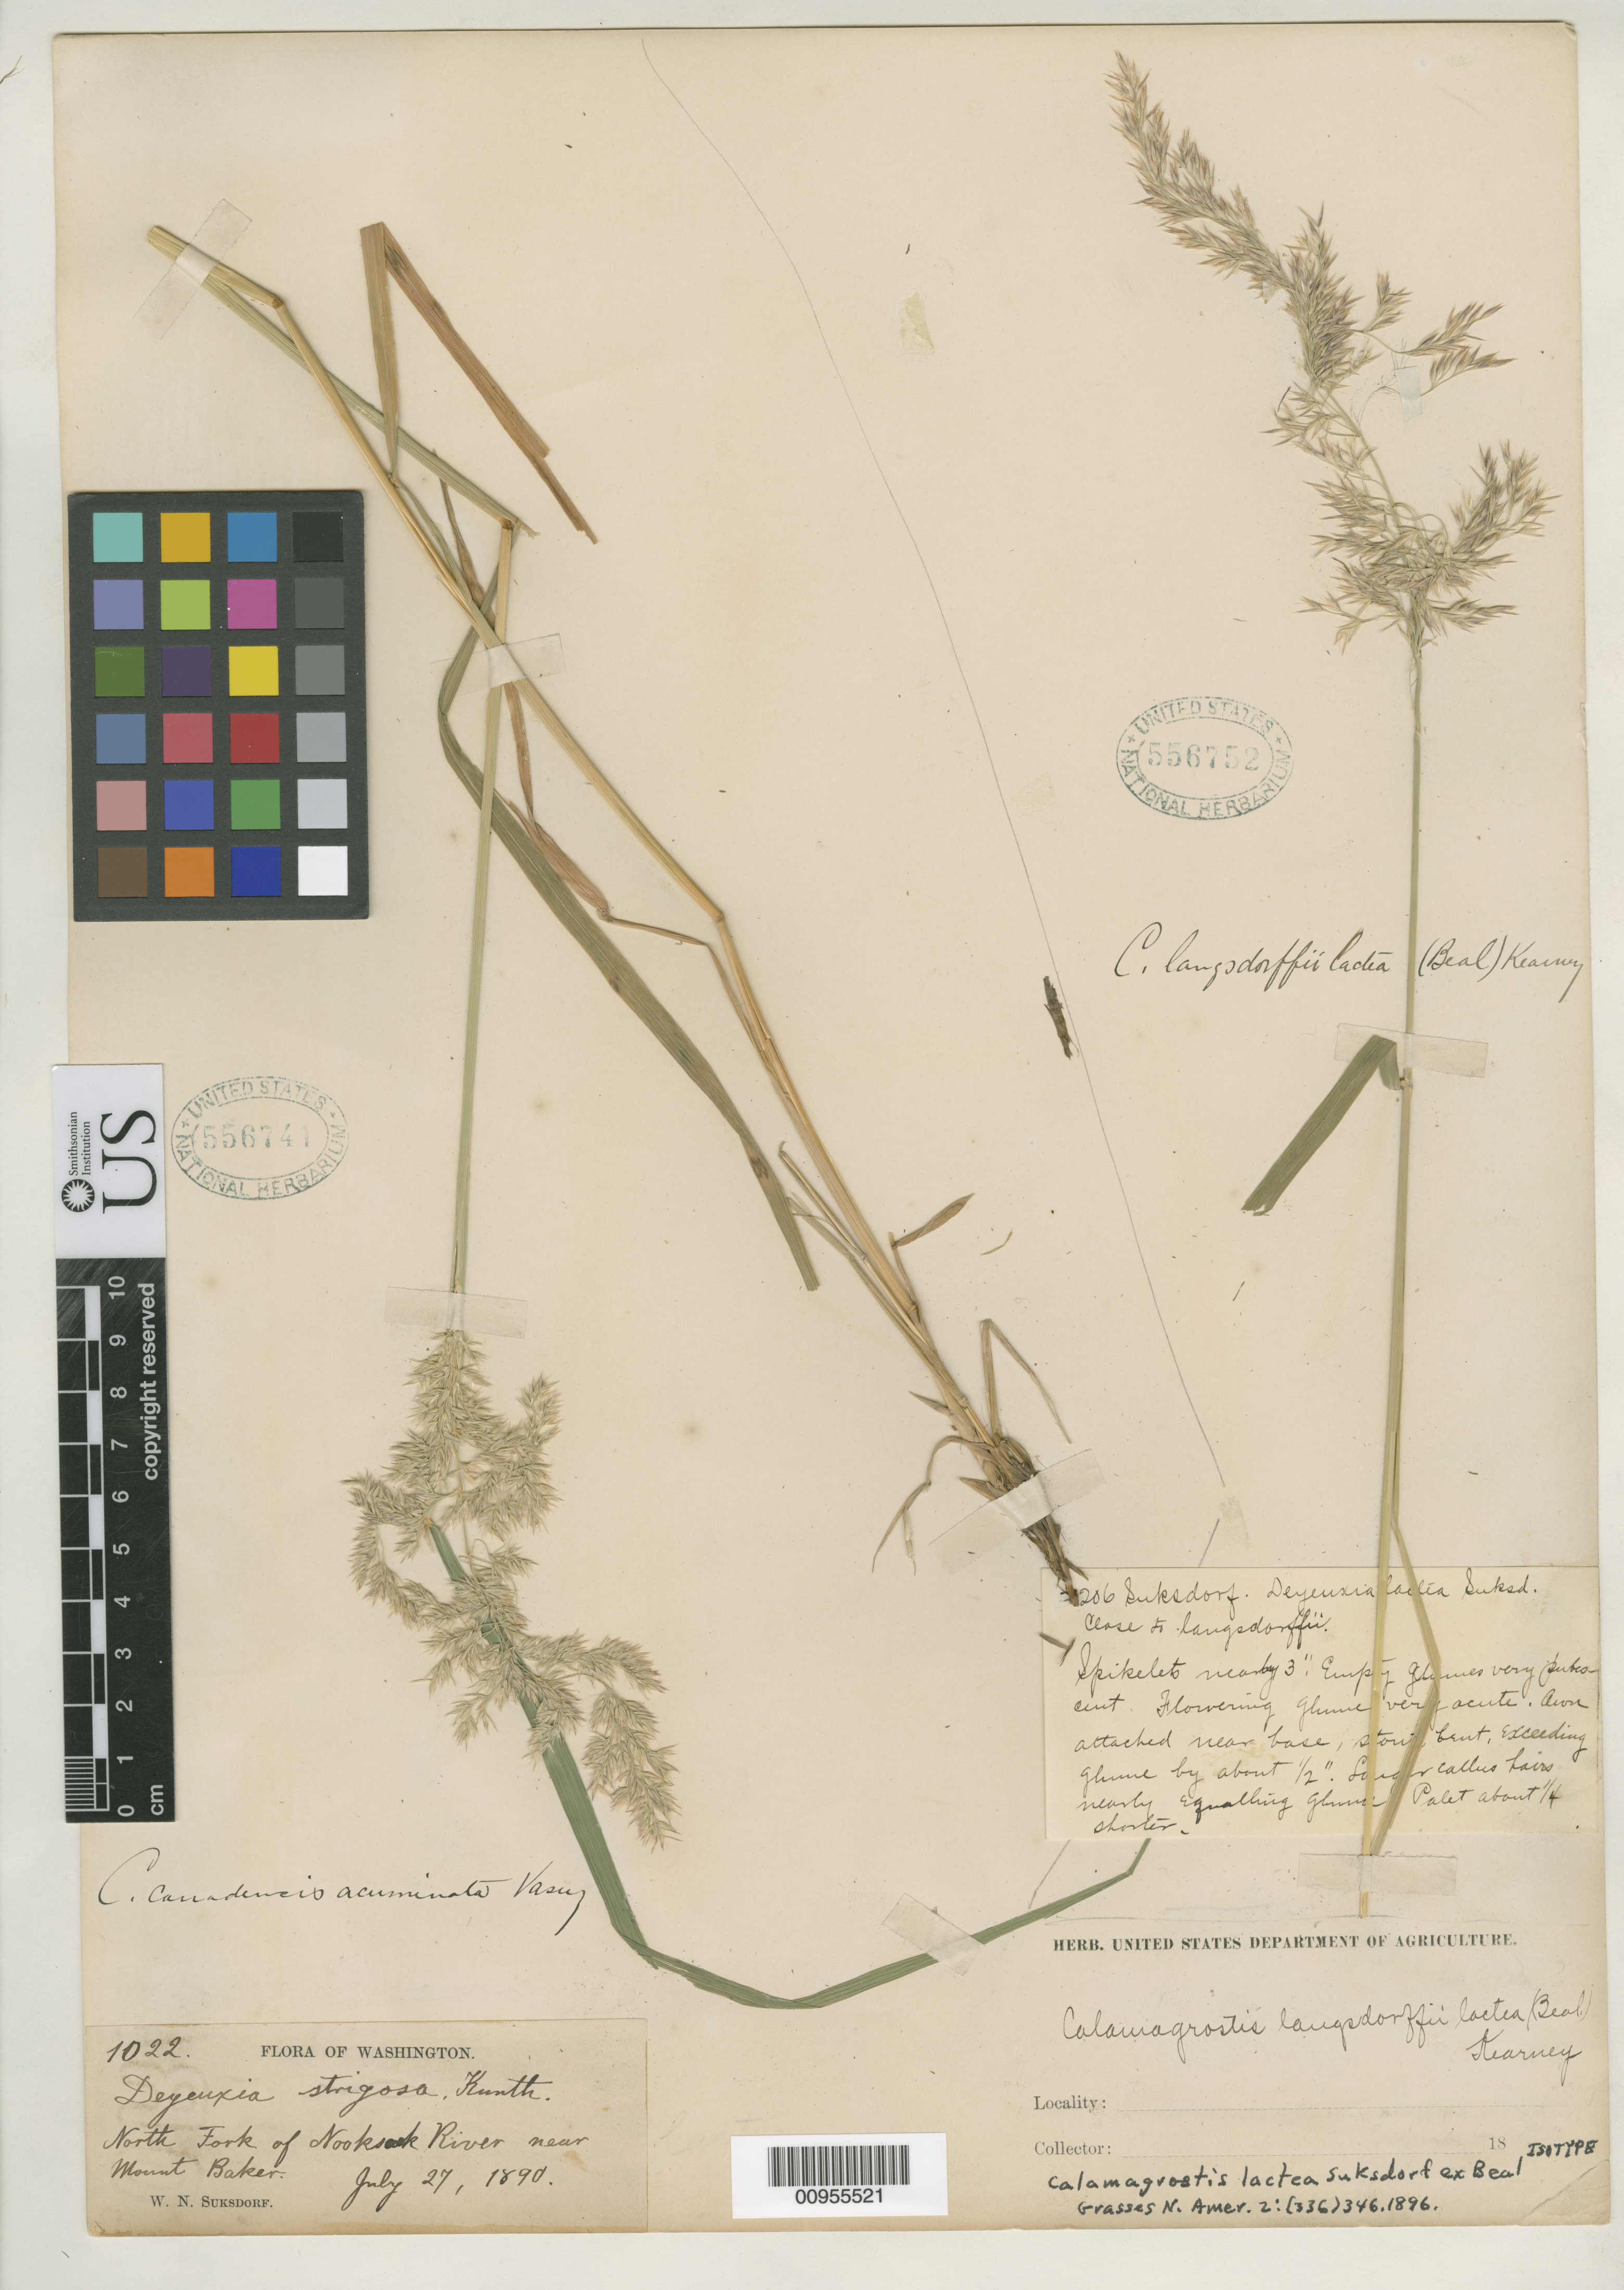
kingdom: Plantae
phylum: Tracheophyta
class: Liliopsida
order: Poales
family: Poaceae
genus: Calamagrostis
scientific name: Calamagrostis lactea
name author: W.J. Beal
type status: Isotype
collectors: W. N. Suksdorf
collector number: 1022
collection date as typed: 27 Jul 1890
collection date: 1890-07-27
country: United States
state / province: Washington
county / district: Whatcom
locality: North Fork of Nooksack River near Mount Baker.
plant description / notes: Also mounted on sheet is Suksdorf 1206 (?), separately numbered as US 556752, apparently not type material?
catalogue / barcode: US 556741